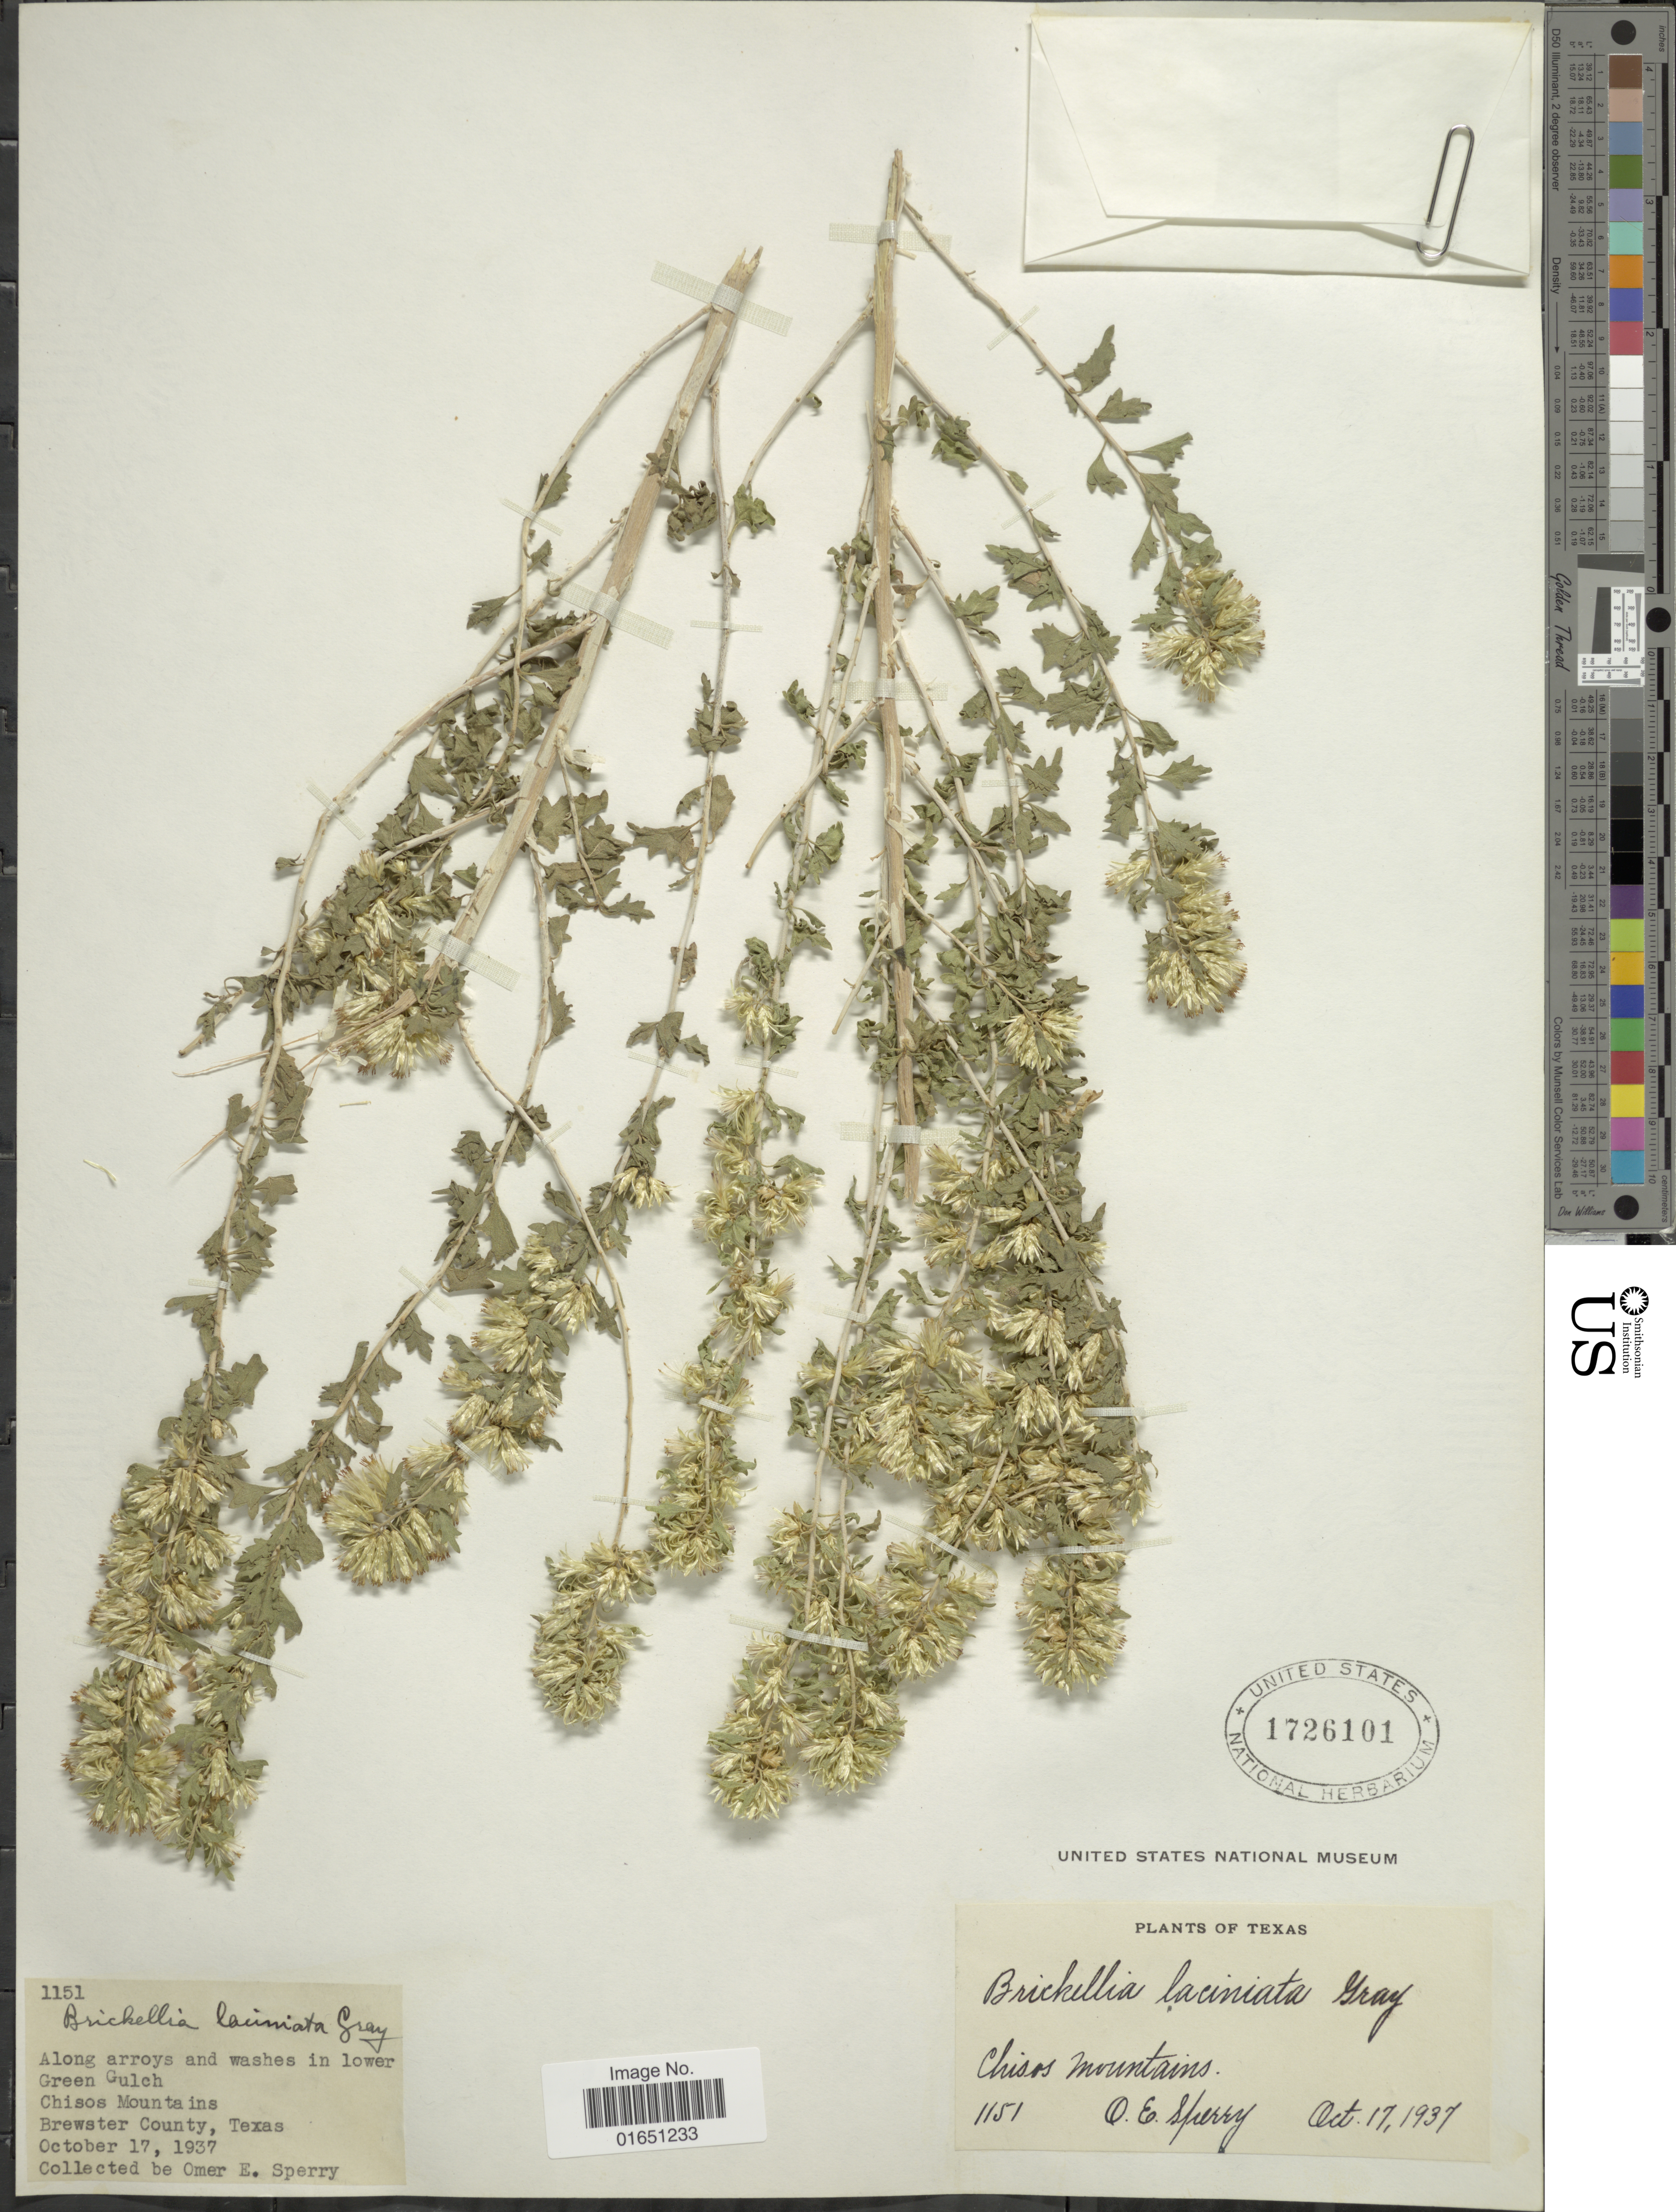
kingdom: Plantae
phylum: Tracheophyta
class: Magnoliopsida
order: Asterales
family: Asteraceae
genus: Brickellia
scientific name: Brickellia laciniata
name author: A. Gray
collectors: O. E. Sperry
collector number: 1151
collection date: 1937-10-17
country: United States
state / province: Texas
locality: Along arroys and washes in lower Green Gulch, Chisos Mountains, Brewster County, Texas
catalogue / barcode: US 1726101